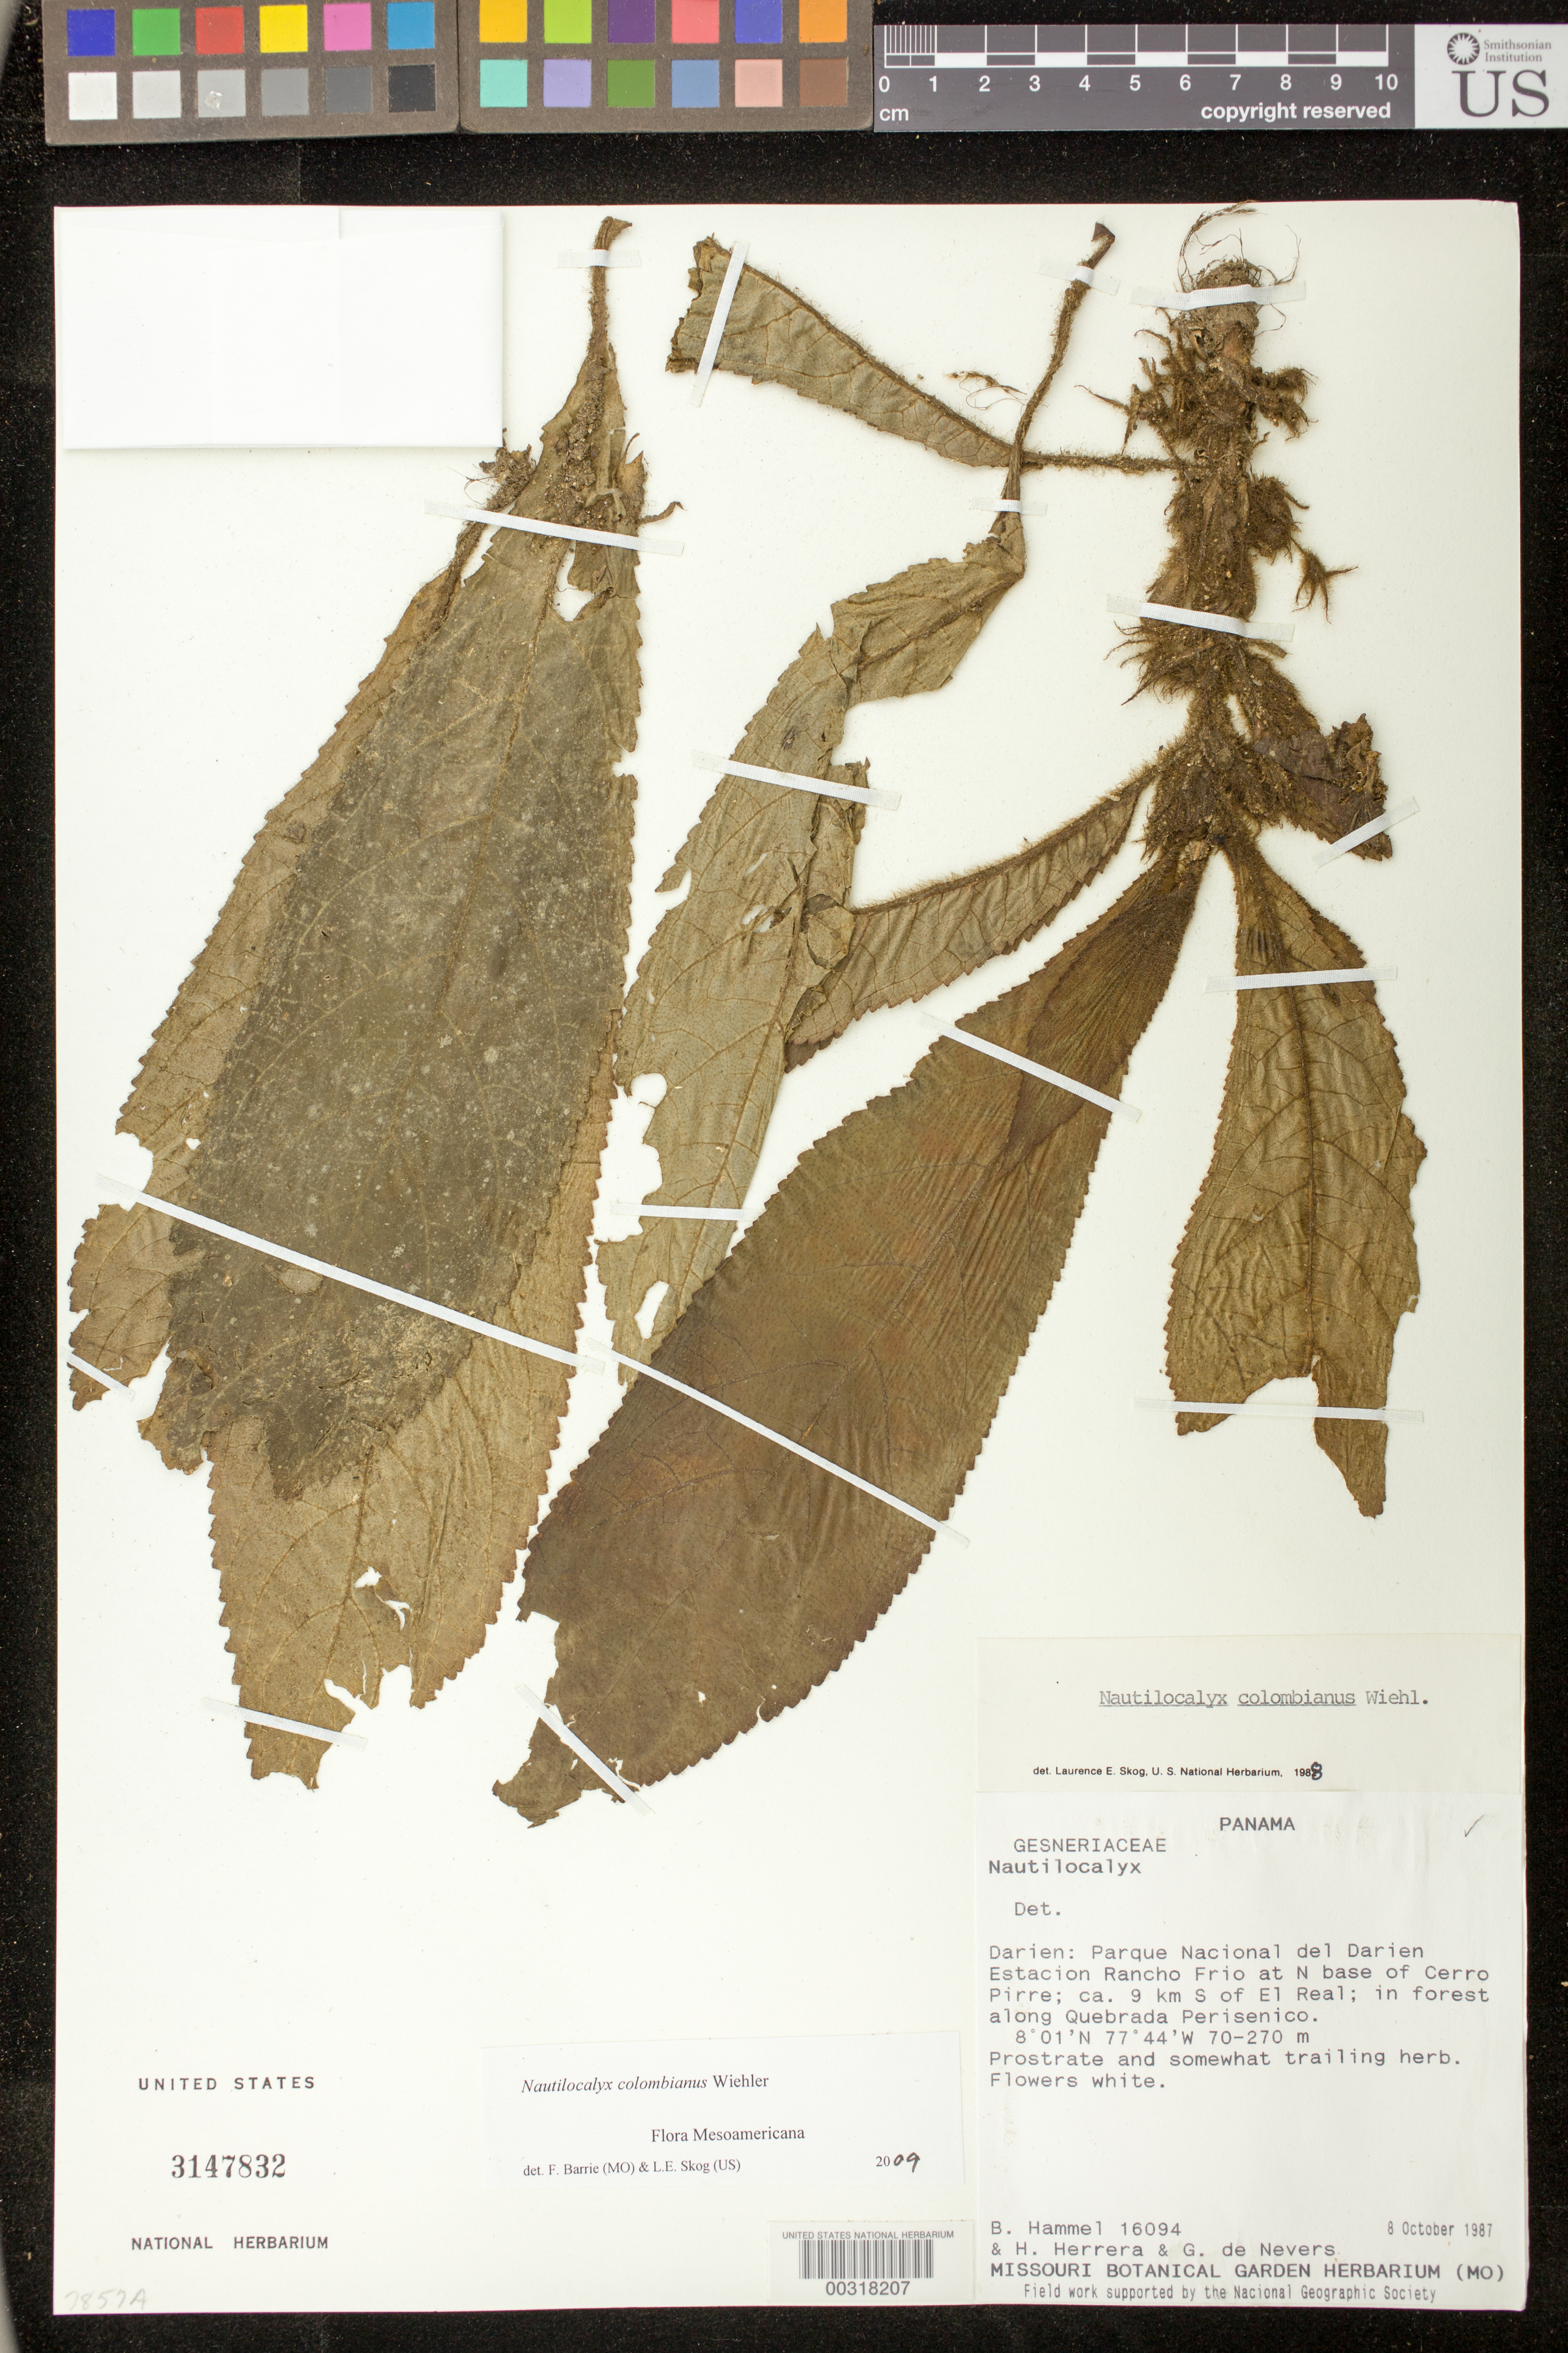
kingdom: Plantae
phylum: Tracheophyta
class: Magnoliopsida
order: Lamiales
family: Gesneriaceae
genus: Nautilocalyx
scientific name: Nautilocalyx colombianus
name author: Wiehler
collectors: B. Hammel, H. Herrera & G. C. de Nevers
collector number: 16094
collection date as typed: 08 Oct 1987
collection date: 1987-10-08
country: Panama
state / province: Darién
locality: Parque Nacional del Darien, Estacion Rancho Frio at N base of Cerro Pirre, ca 9 km S of El Real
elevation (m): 70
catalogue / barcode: US 3147832